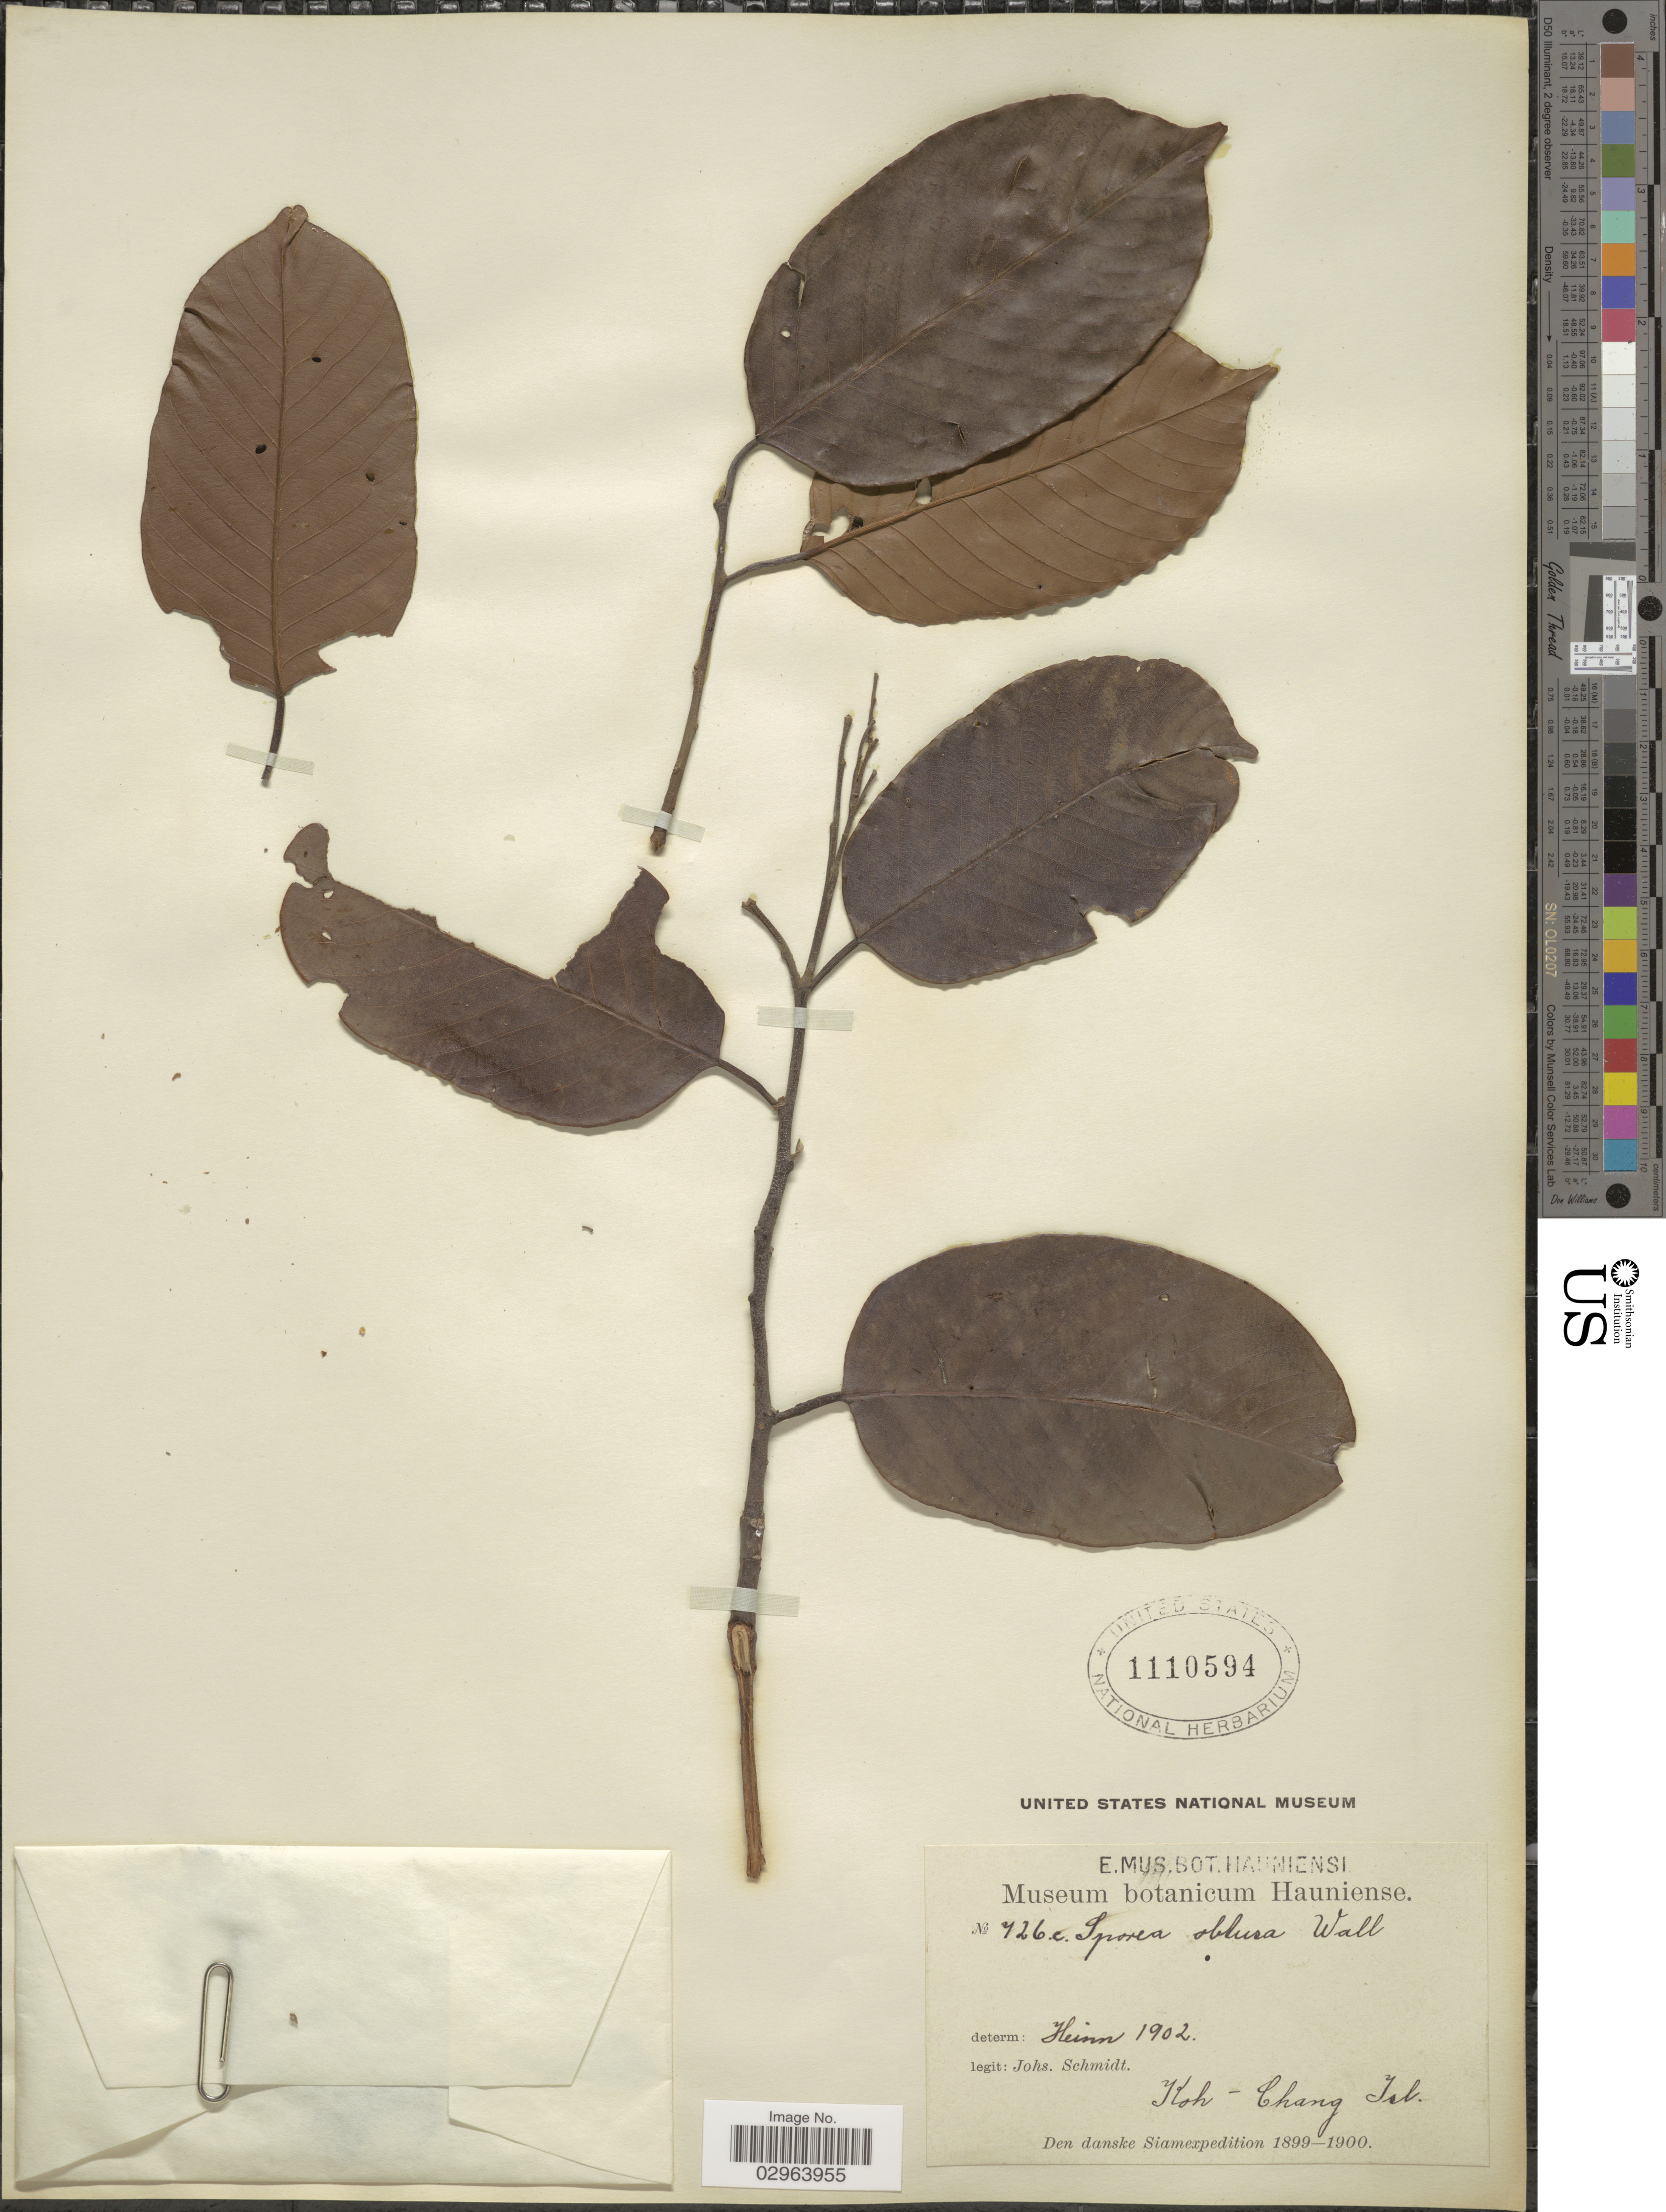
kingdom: Plantae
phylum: Tracheophyta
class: Magnoliopsida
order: Malvales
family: Dipterocarpaceae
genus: Shorea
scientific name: Shorea obtusa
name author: Wall.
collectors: J. Schmidt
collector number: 726c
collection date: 1899/1900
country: Thailand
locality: Koh-Chang Isl.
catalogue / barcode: US 1110594